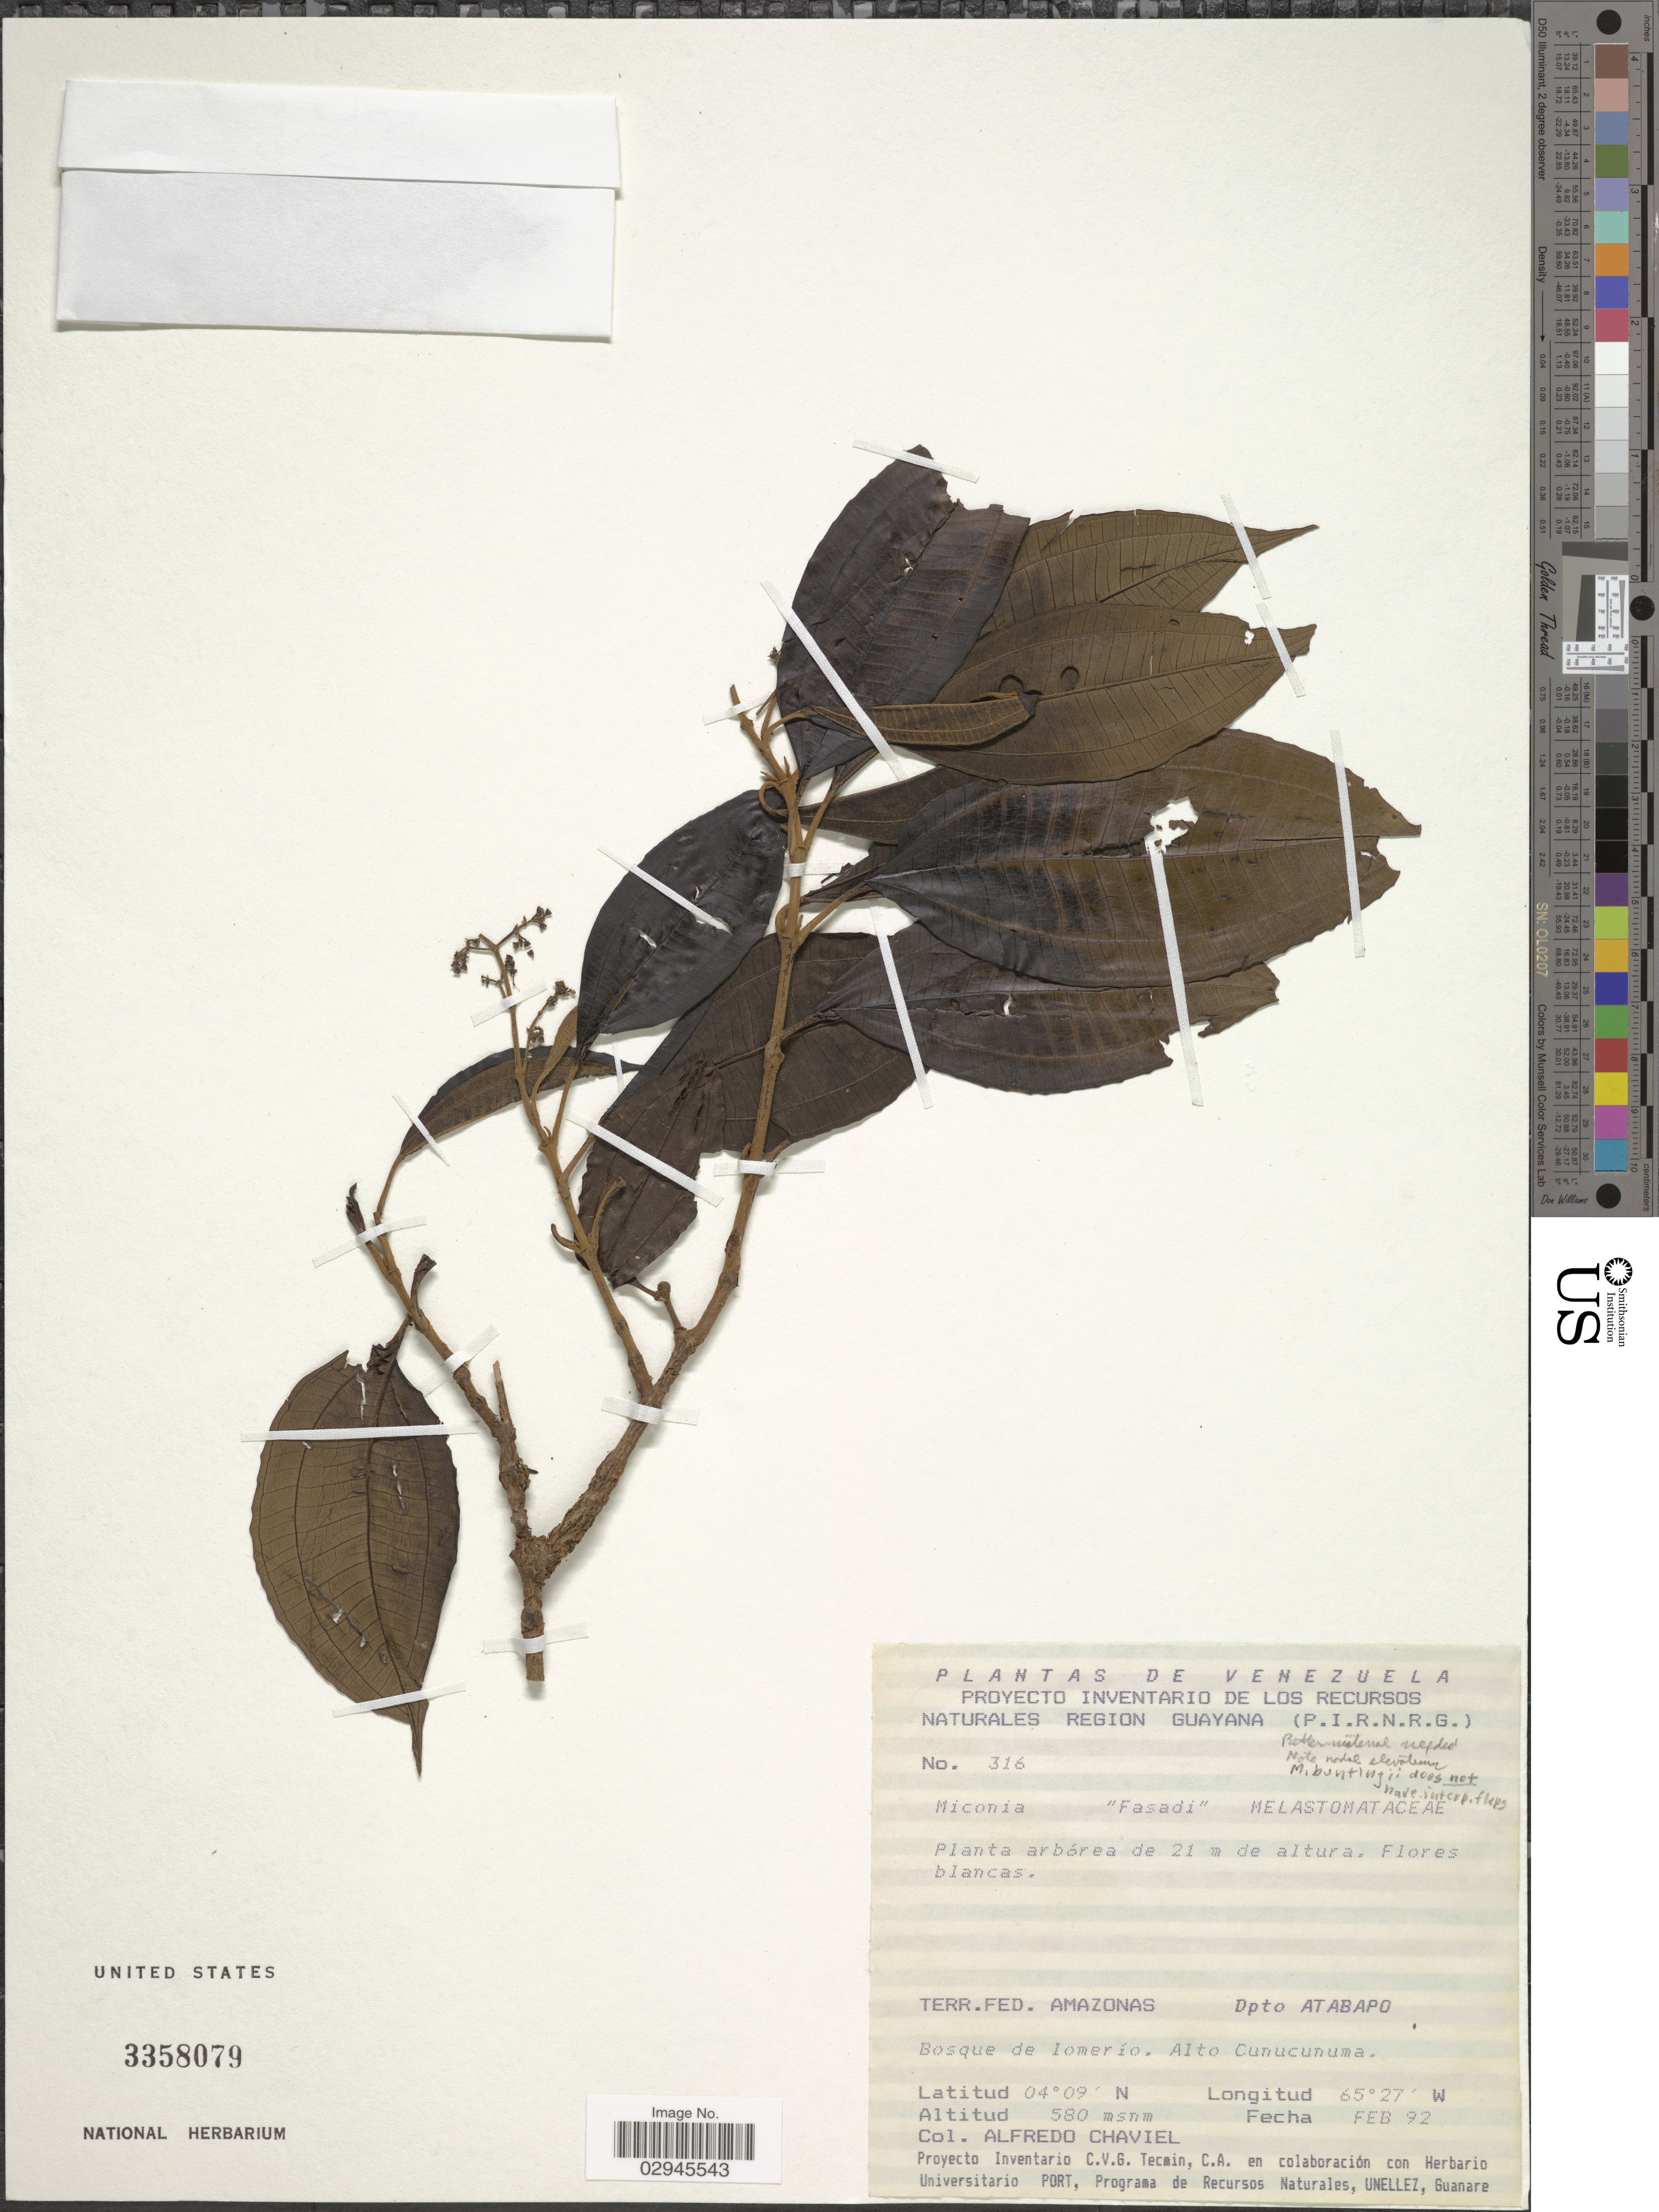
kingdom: Plantae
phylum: Tracheophyta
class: Magnoliopsida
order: Myrtales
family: Melastomataceae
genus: Miconia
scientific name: Miconia sp.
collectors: A. Chaviel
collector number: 316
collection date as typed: Transcribed d/m/y: /2/92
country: Venezuela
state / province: Amazonas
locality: Terr. Fed. Amazonas. Dpto Atabapo. Alto Cunucunuma.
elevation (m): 580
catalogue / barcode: US 3358079